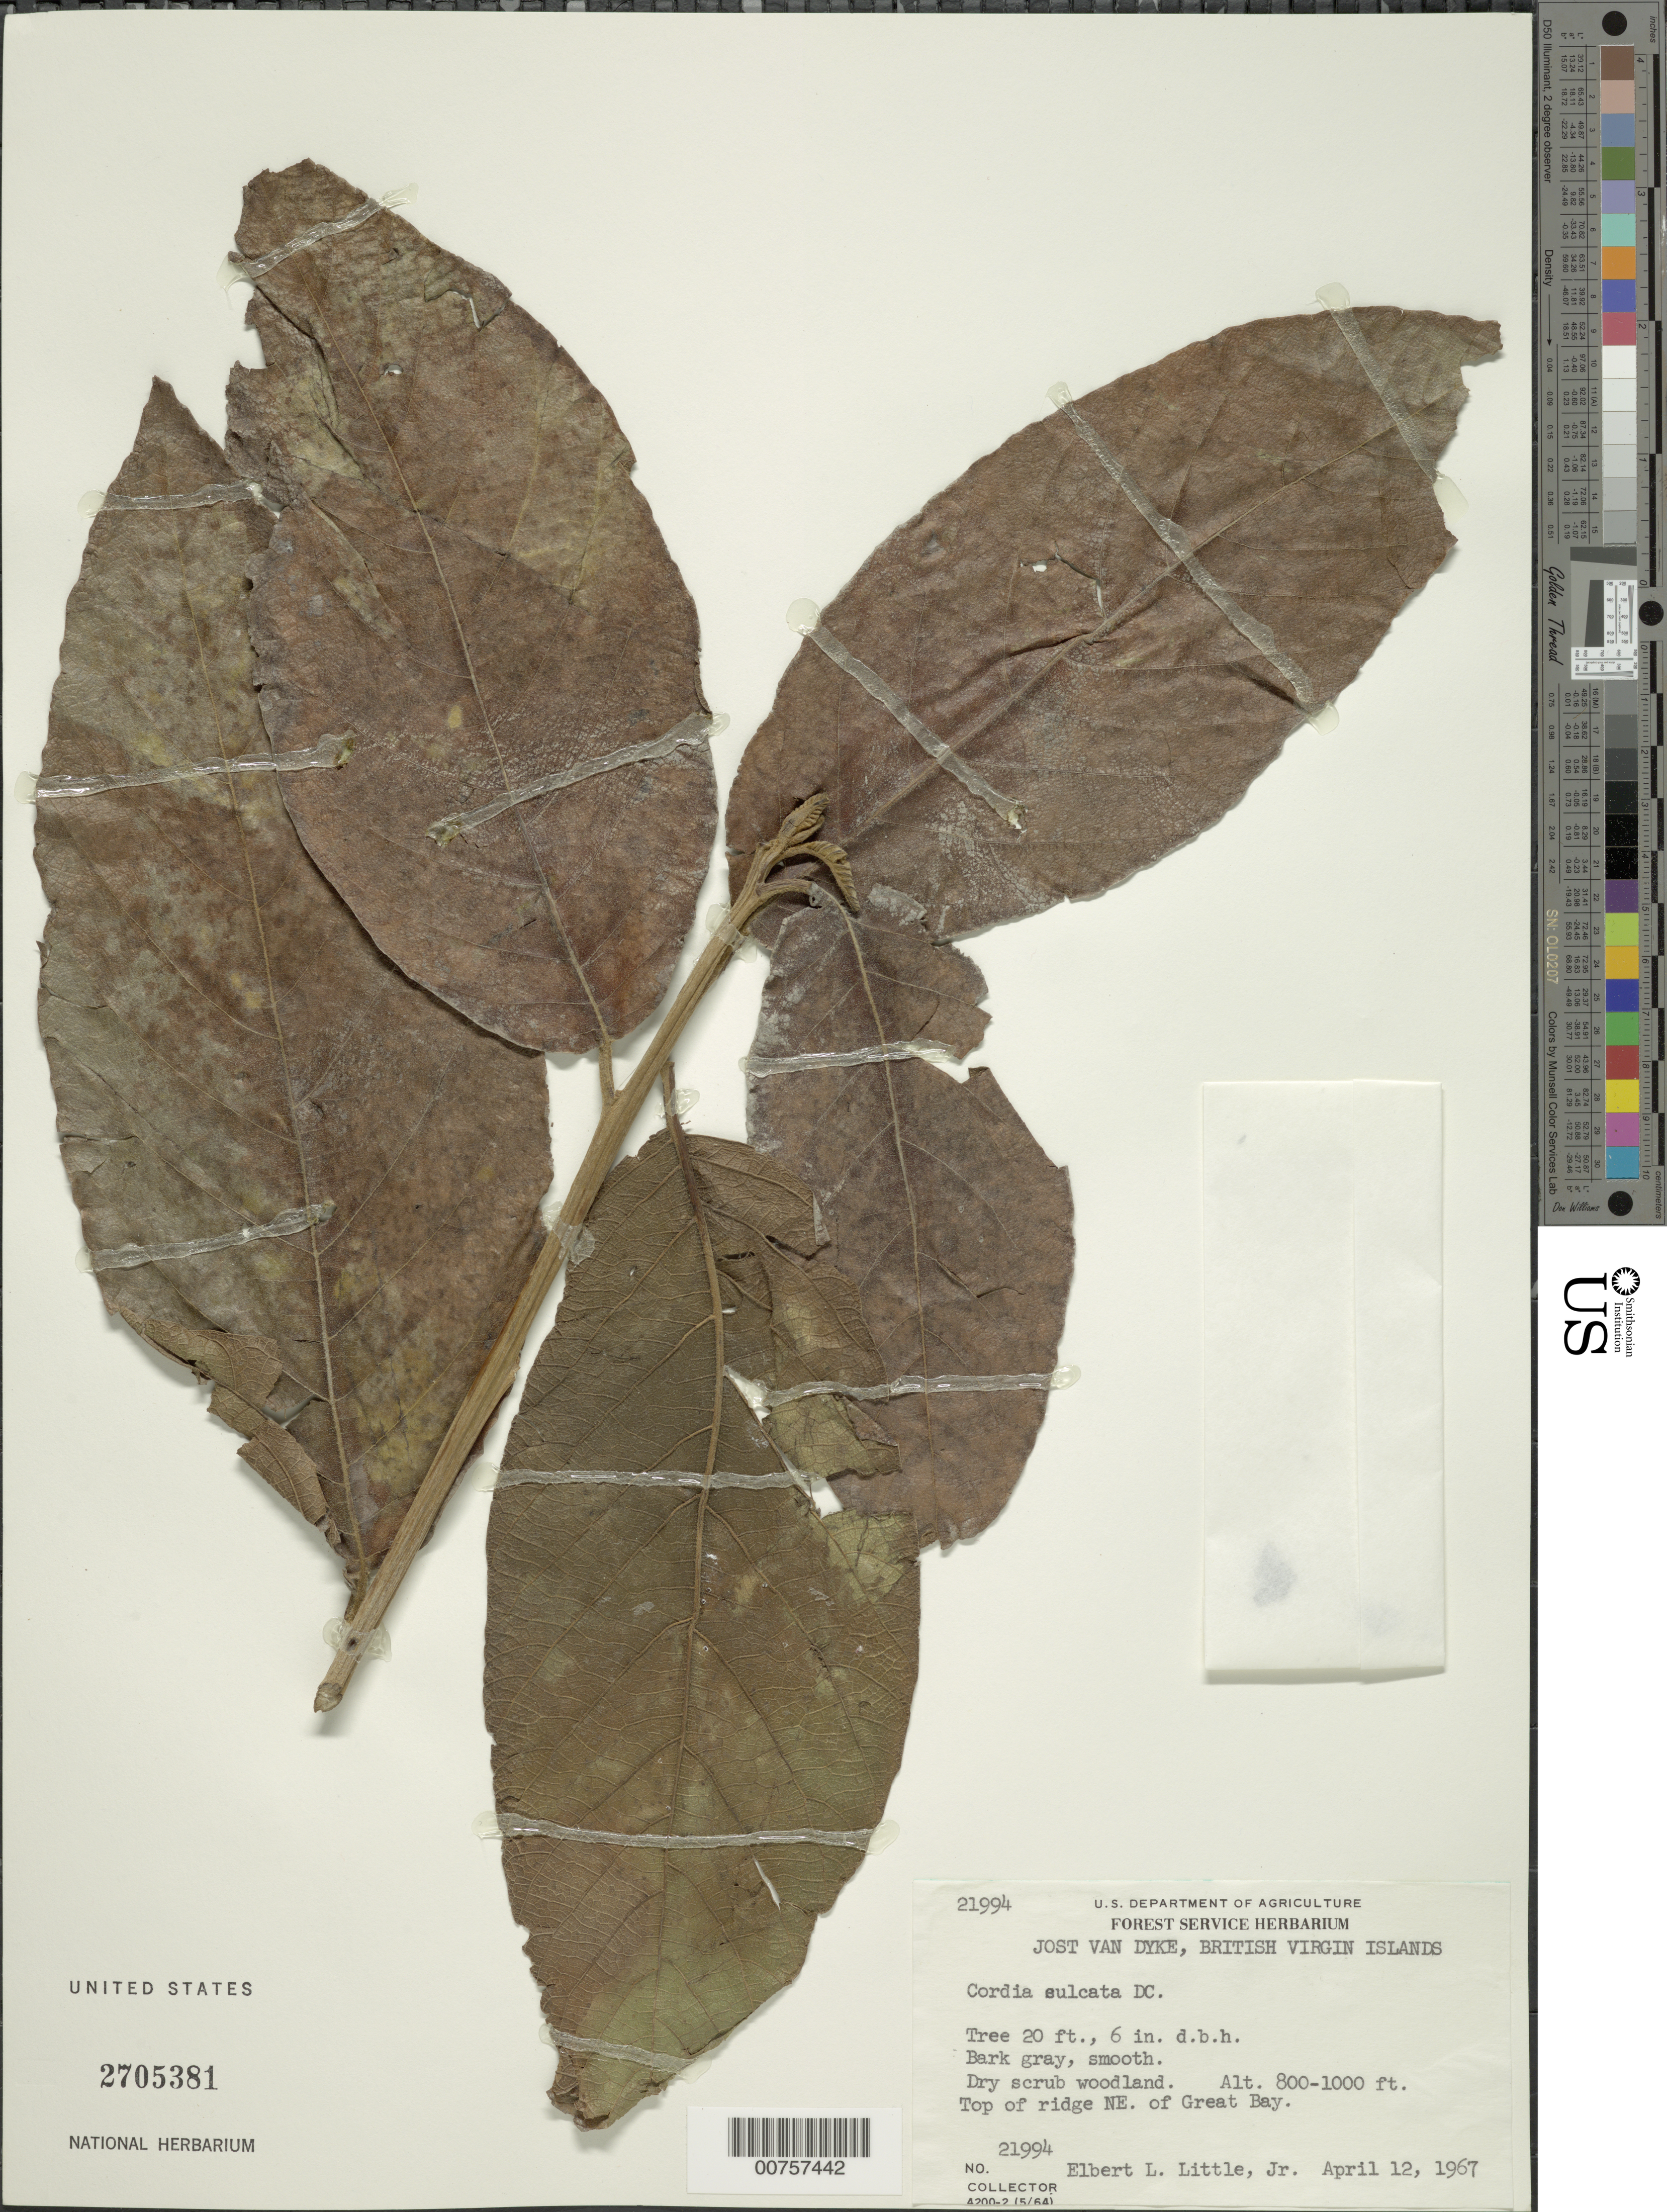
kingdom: Plantae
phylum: Tracheophyta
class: Magnoliopsida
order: Boraginales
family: Cordiaceae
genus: Cordia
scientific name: Cordia sulcata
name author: DC.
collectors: E. L. Little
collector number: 21994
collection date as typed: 12 Apr 1967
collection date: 1967-04-12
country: British Virgin Islands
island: Jost Van Dyke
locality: Top of ridge NE of Great Bay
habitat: Dry scrub woodland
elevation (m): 244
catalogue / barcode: US 2705381